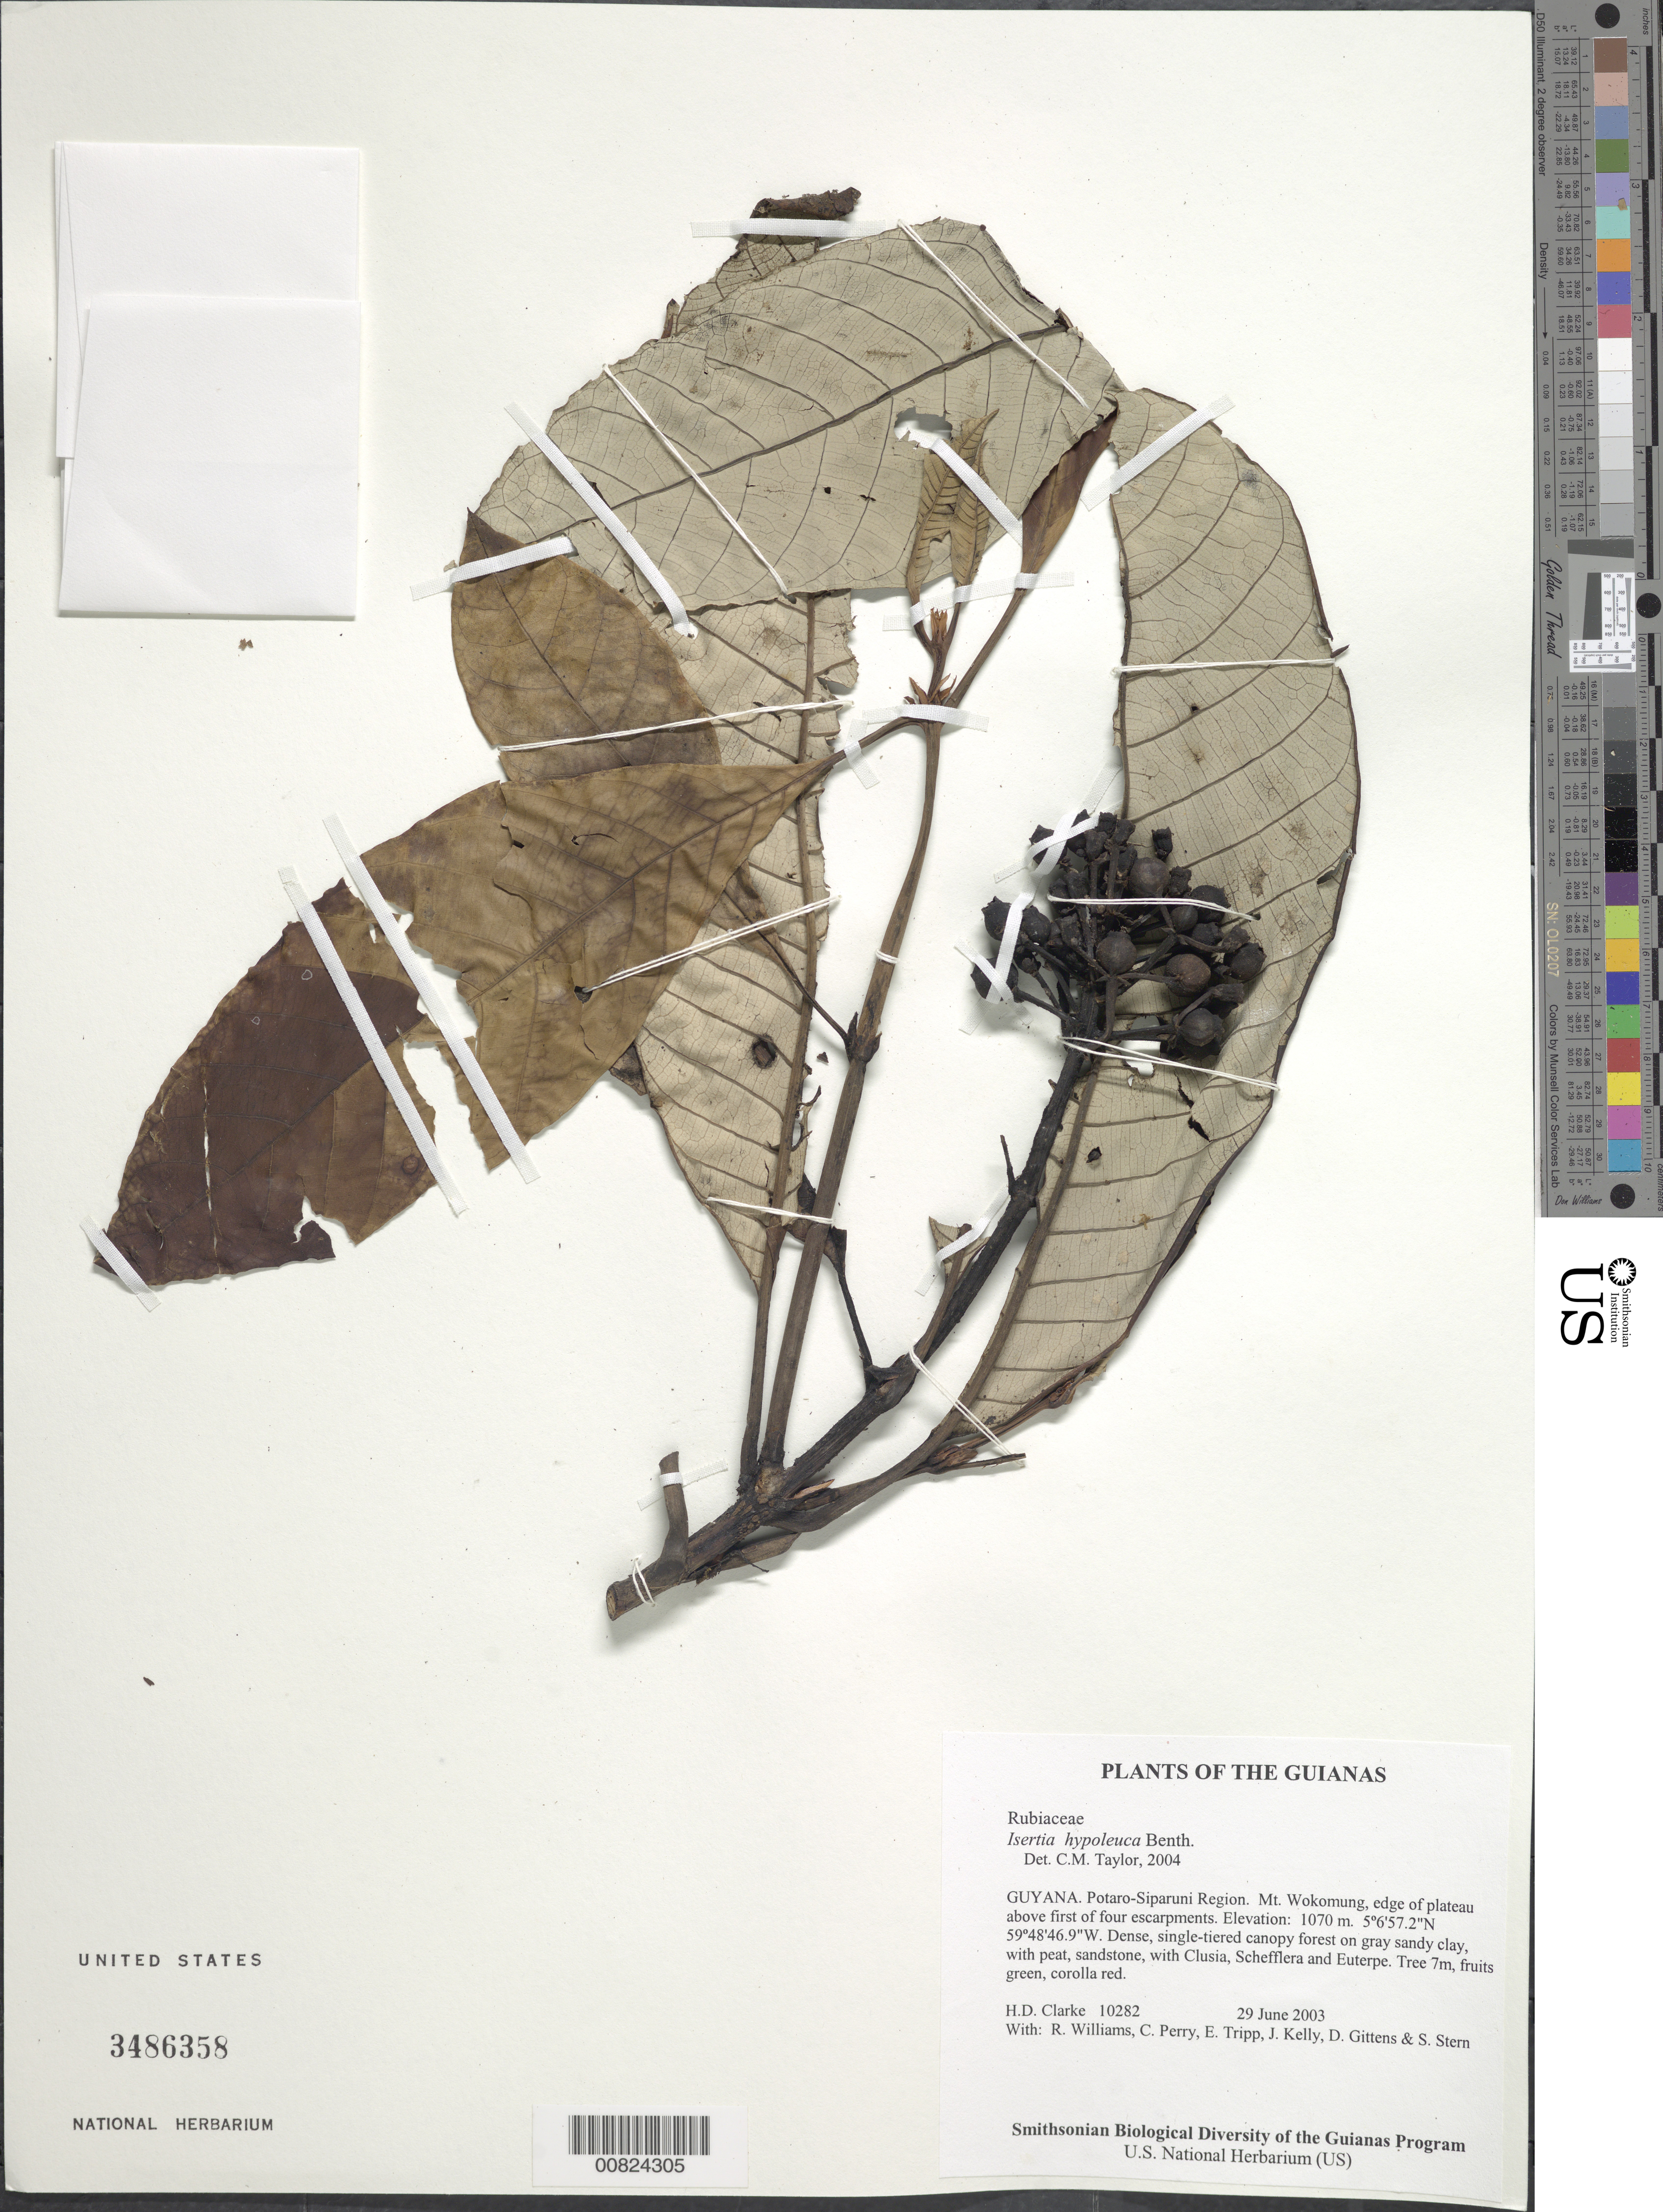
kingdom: Plantae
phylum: Tracheophyta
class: Magnoliopsida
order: Gentianales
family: Rubiaceae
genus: Isertia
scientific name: Isertia hypoleuca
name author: Benth.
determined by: Taylor, Charlotte M.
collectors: H. D. Clarke, R. Williams, C. Perry, E. Tripp, J. Kelly, D. Gittens & S. R. Stern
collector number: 10282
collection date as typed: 29 June 2003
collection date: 2003-06-29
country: Guyana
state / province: Potaro-Siparuni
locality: Mt. Wokomung, edge of plateau above first of four escarpments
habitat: Dense, single-tiered canopy forest on gray sandy clay, with peat, sandstone, with Clusia, Schefflera and Euterpe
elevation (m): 1070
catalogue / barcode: US 3486358